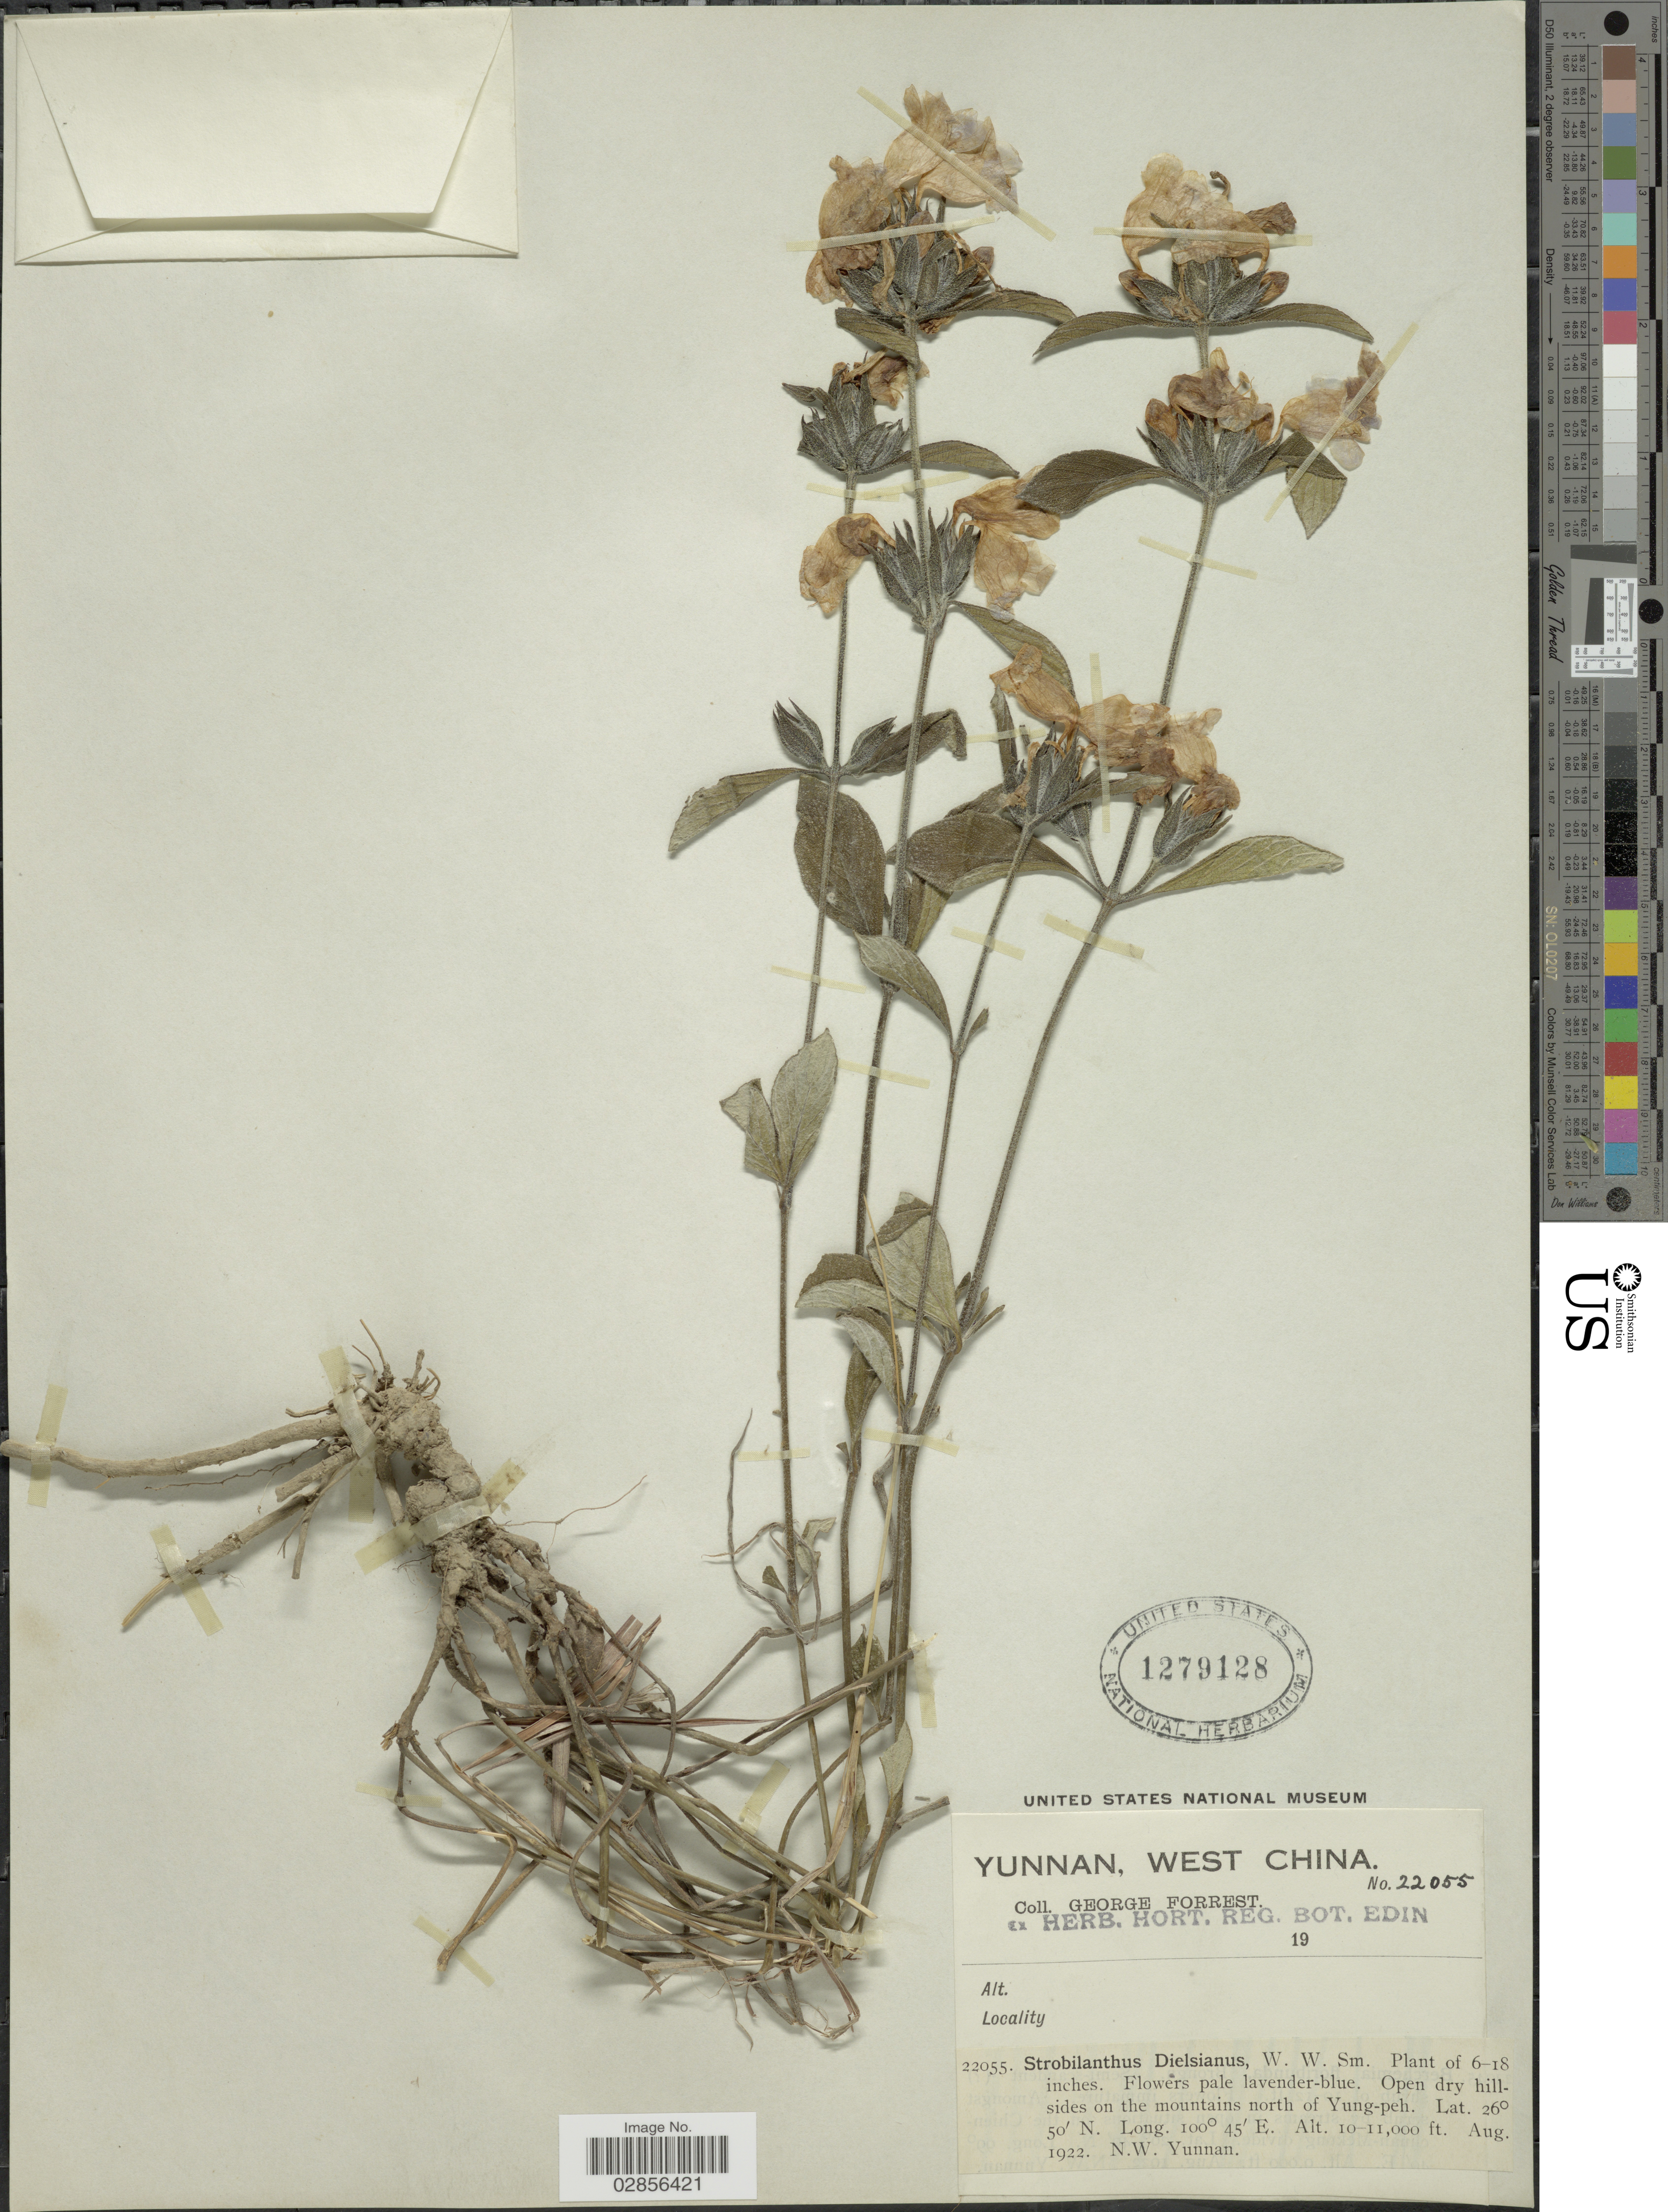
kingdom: Plantae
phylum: Tracheophyta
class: Magnoliopsida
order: Lamiales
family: Acanthaceae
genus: Strobilanthes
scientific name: Strobilanthes dielsiana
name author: W.W. Sm.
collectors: G. Forrest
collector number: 22055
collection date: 1922-08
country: China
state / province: Yunnan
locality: West China. Open dry hillsides on the mountains north of Yung-peh. N. W. Yunnan.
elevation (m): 3048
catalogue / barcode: US 1279128